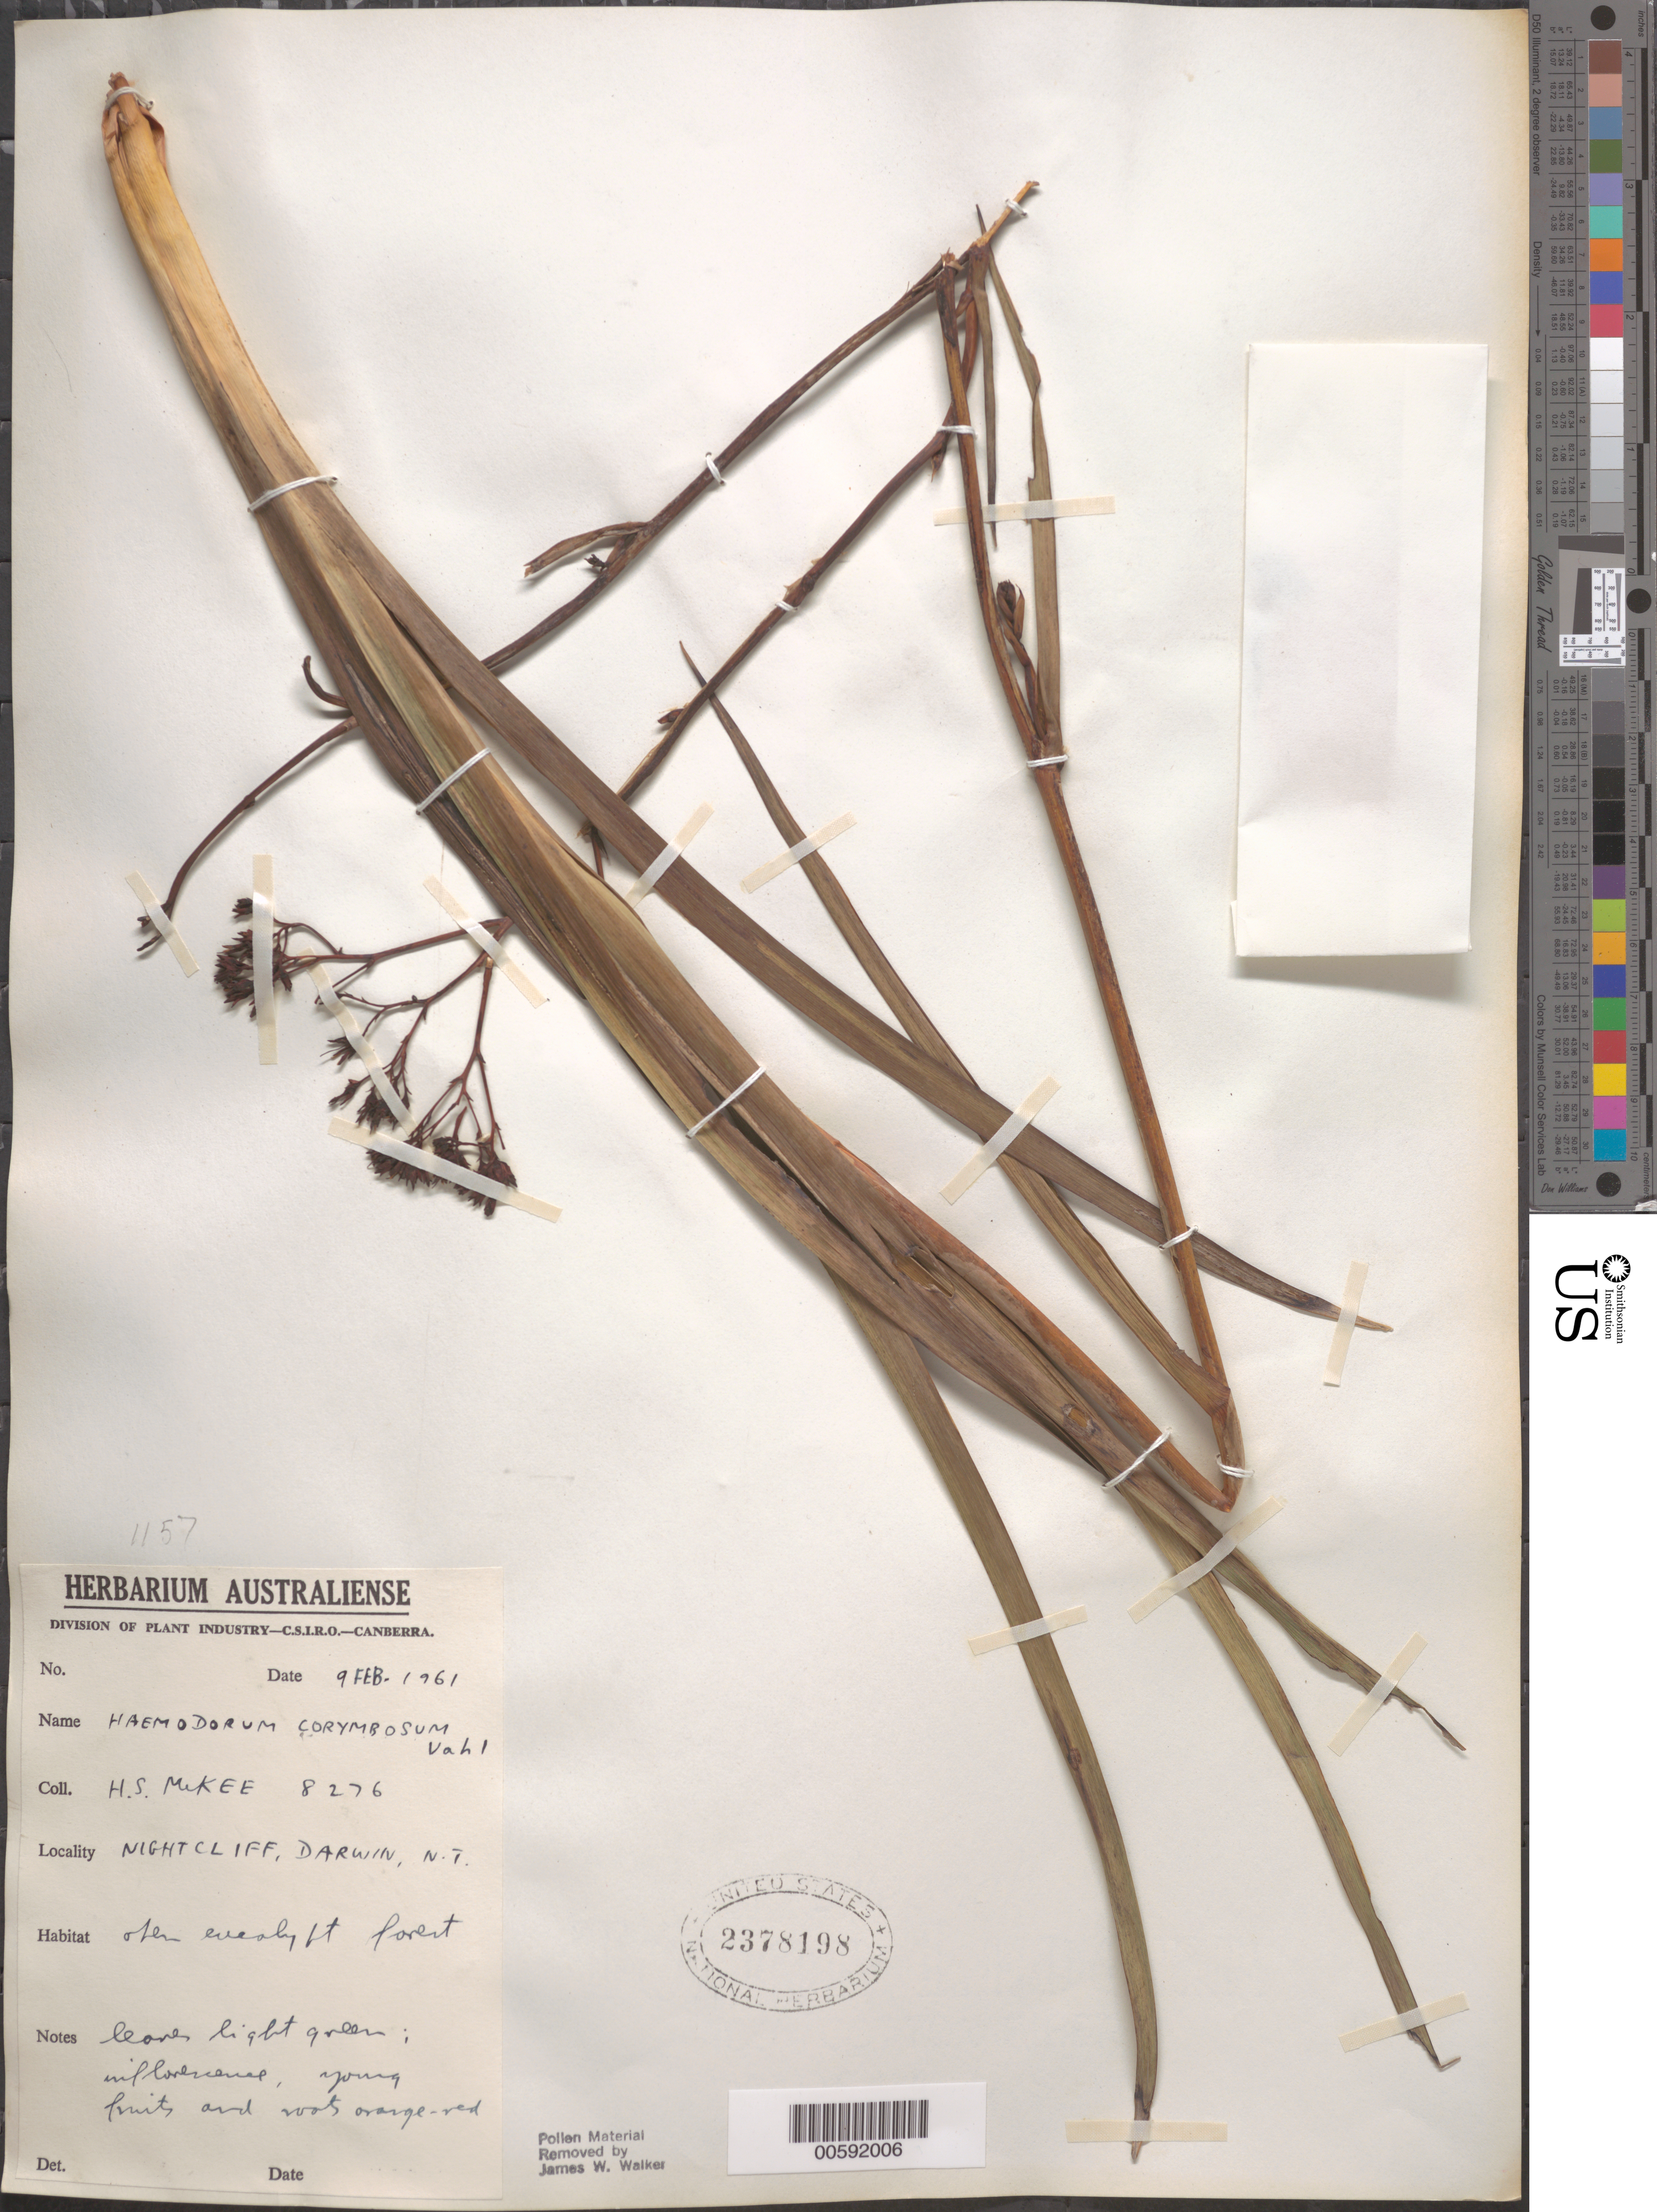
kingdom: Plantae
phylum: Tracheophyta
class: Liliopsida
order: Commelinales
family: Haemodoraceae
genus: Haemodorum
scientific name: Haemodorum corymbosum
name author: Vahl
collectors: H. S. MacKee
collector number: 8276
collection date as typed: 09 Feb 1961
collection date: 1961-02-09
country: Australia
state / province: Northern Territory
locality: Nightcliff, Darwin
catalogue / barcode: US 2378198